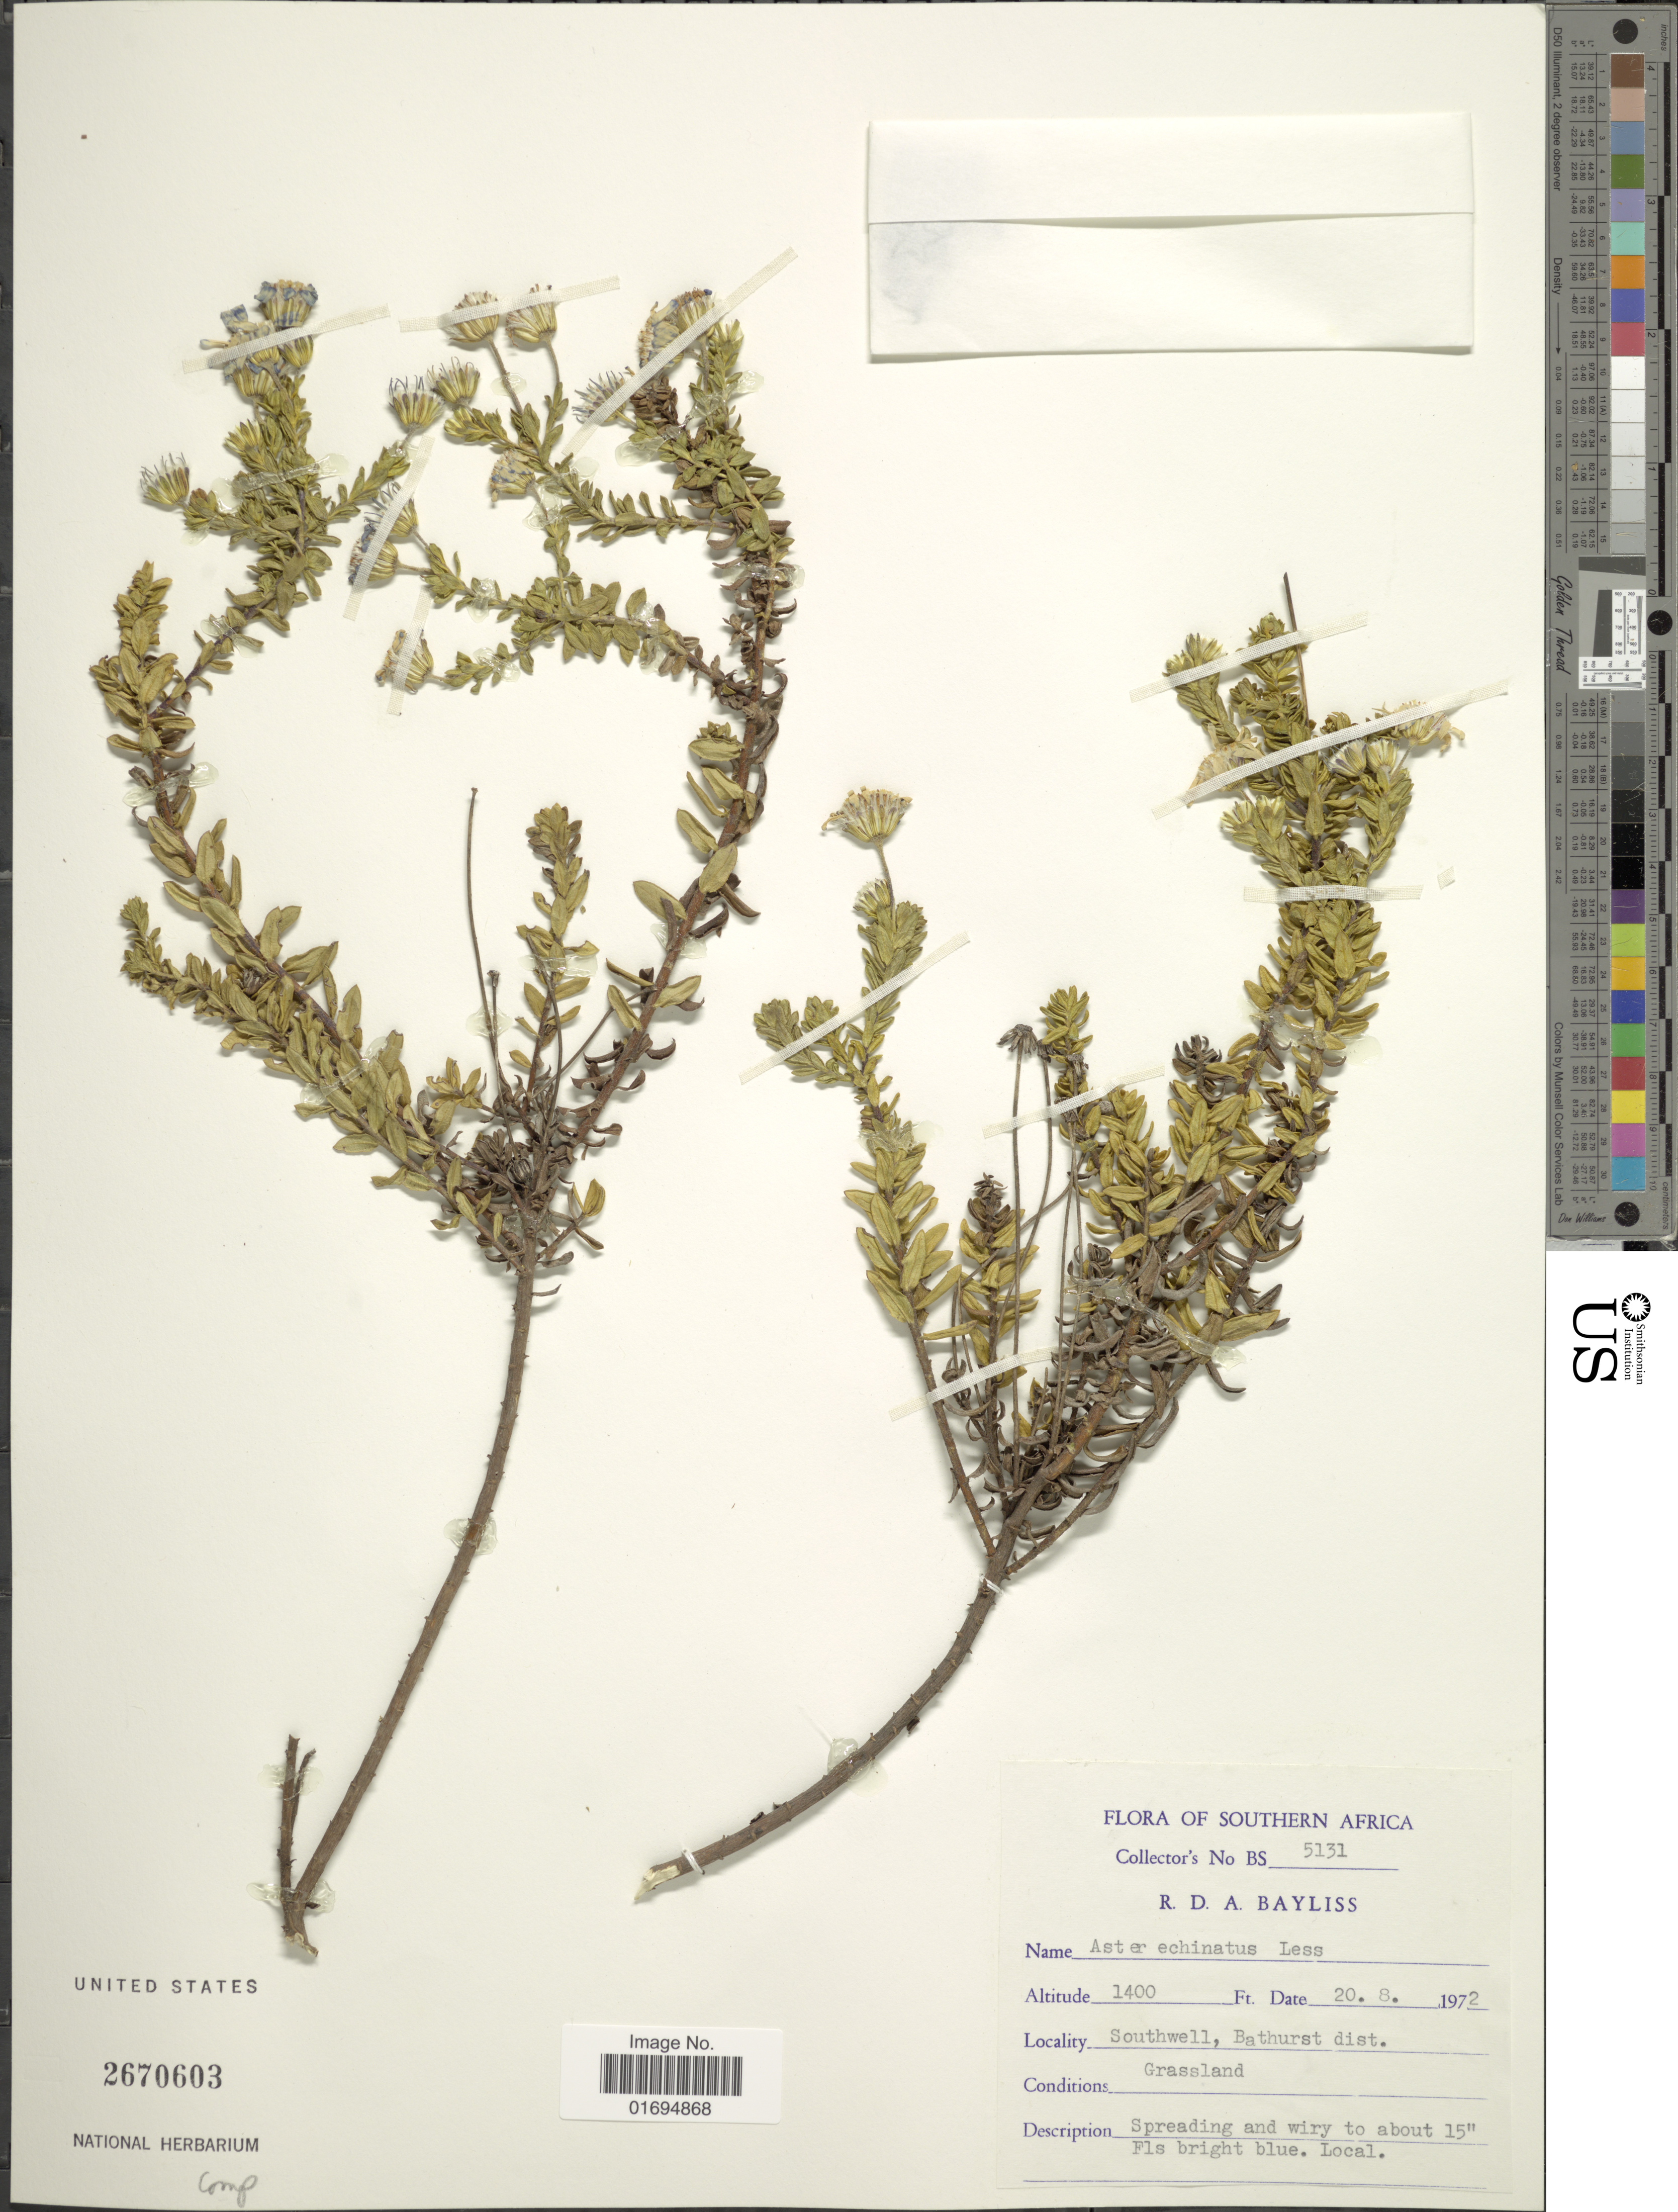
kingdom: Plantae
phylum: Tracheophyta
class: Magnoliopsida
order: Asterales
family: Asteraceae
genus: Felicia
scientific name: Felicia echinata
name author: (Thunb.) Nees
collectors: R. Bayliss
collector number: BS5131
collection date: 1972-08-20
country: South Africa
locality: Southwell, Bathurst dist.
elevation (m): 427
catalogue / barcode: US 2670603